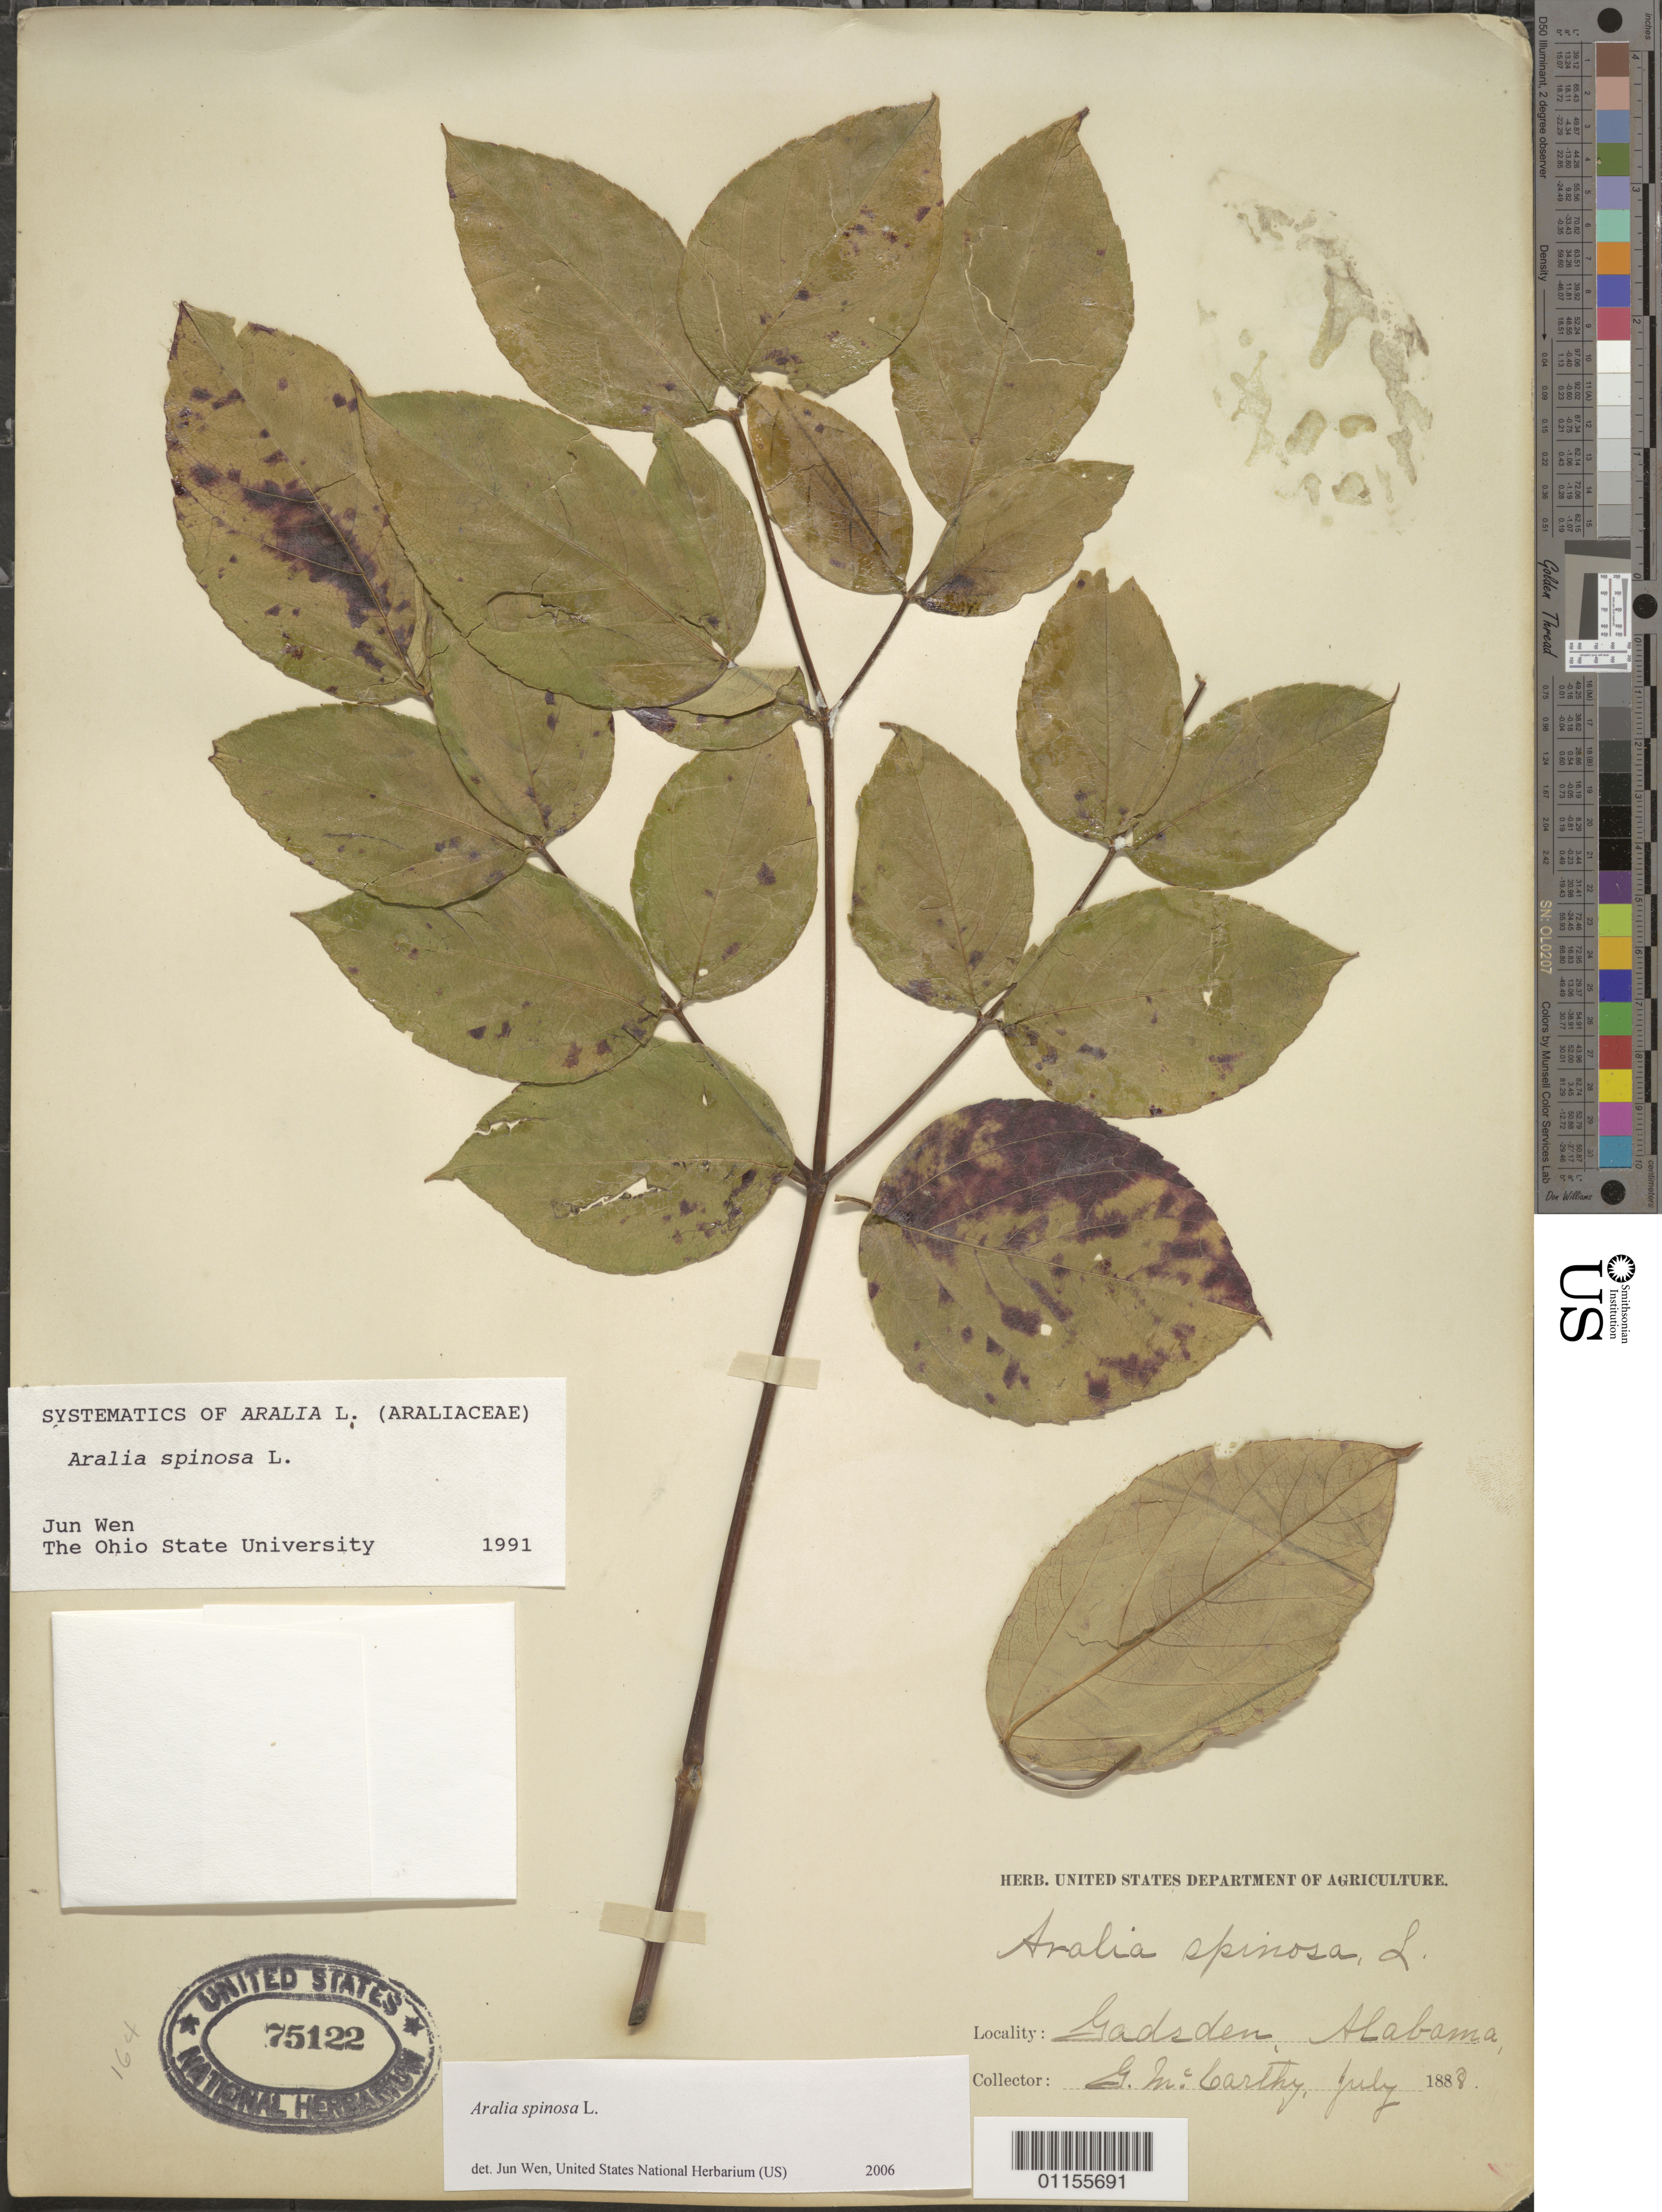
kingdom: Plantae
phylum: Tracheophyta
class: Magnoliopsida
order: Apiales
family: Araliaceae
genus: Aralia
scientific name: Aralia spinosa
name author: L.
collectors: M. McCarthy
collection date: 1888-07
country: United States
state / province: Alabama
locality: Gadsden.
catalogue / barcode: US 75122